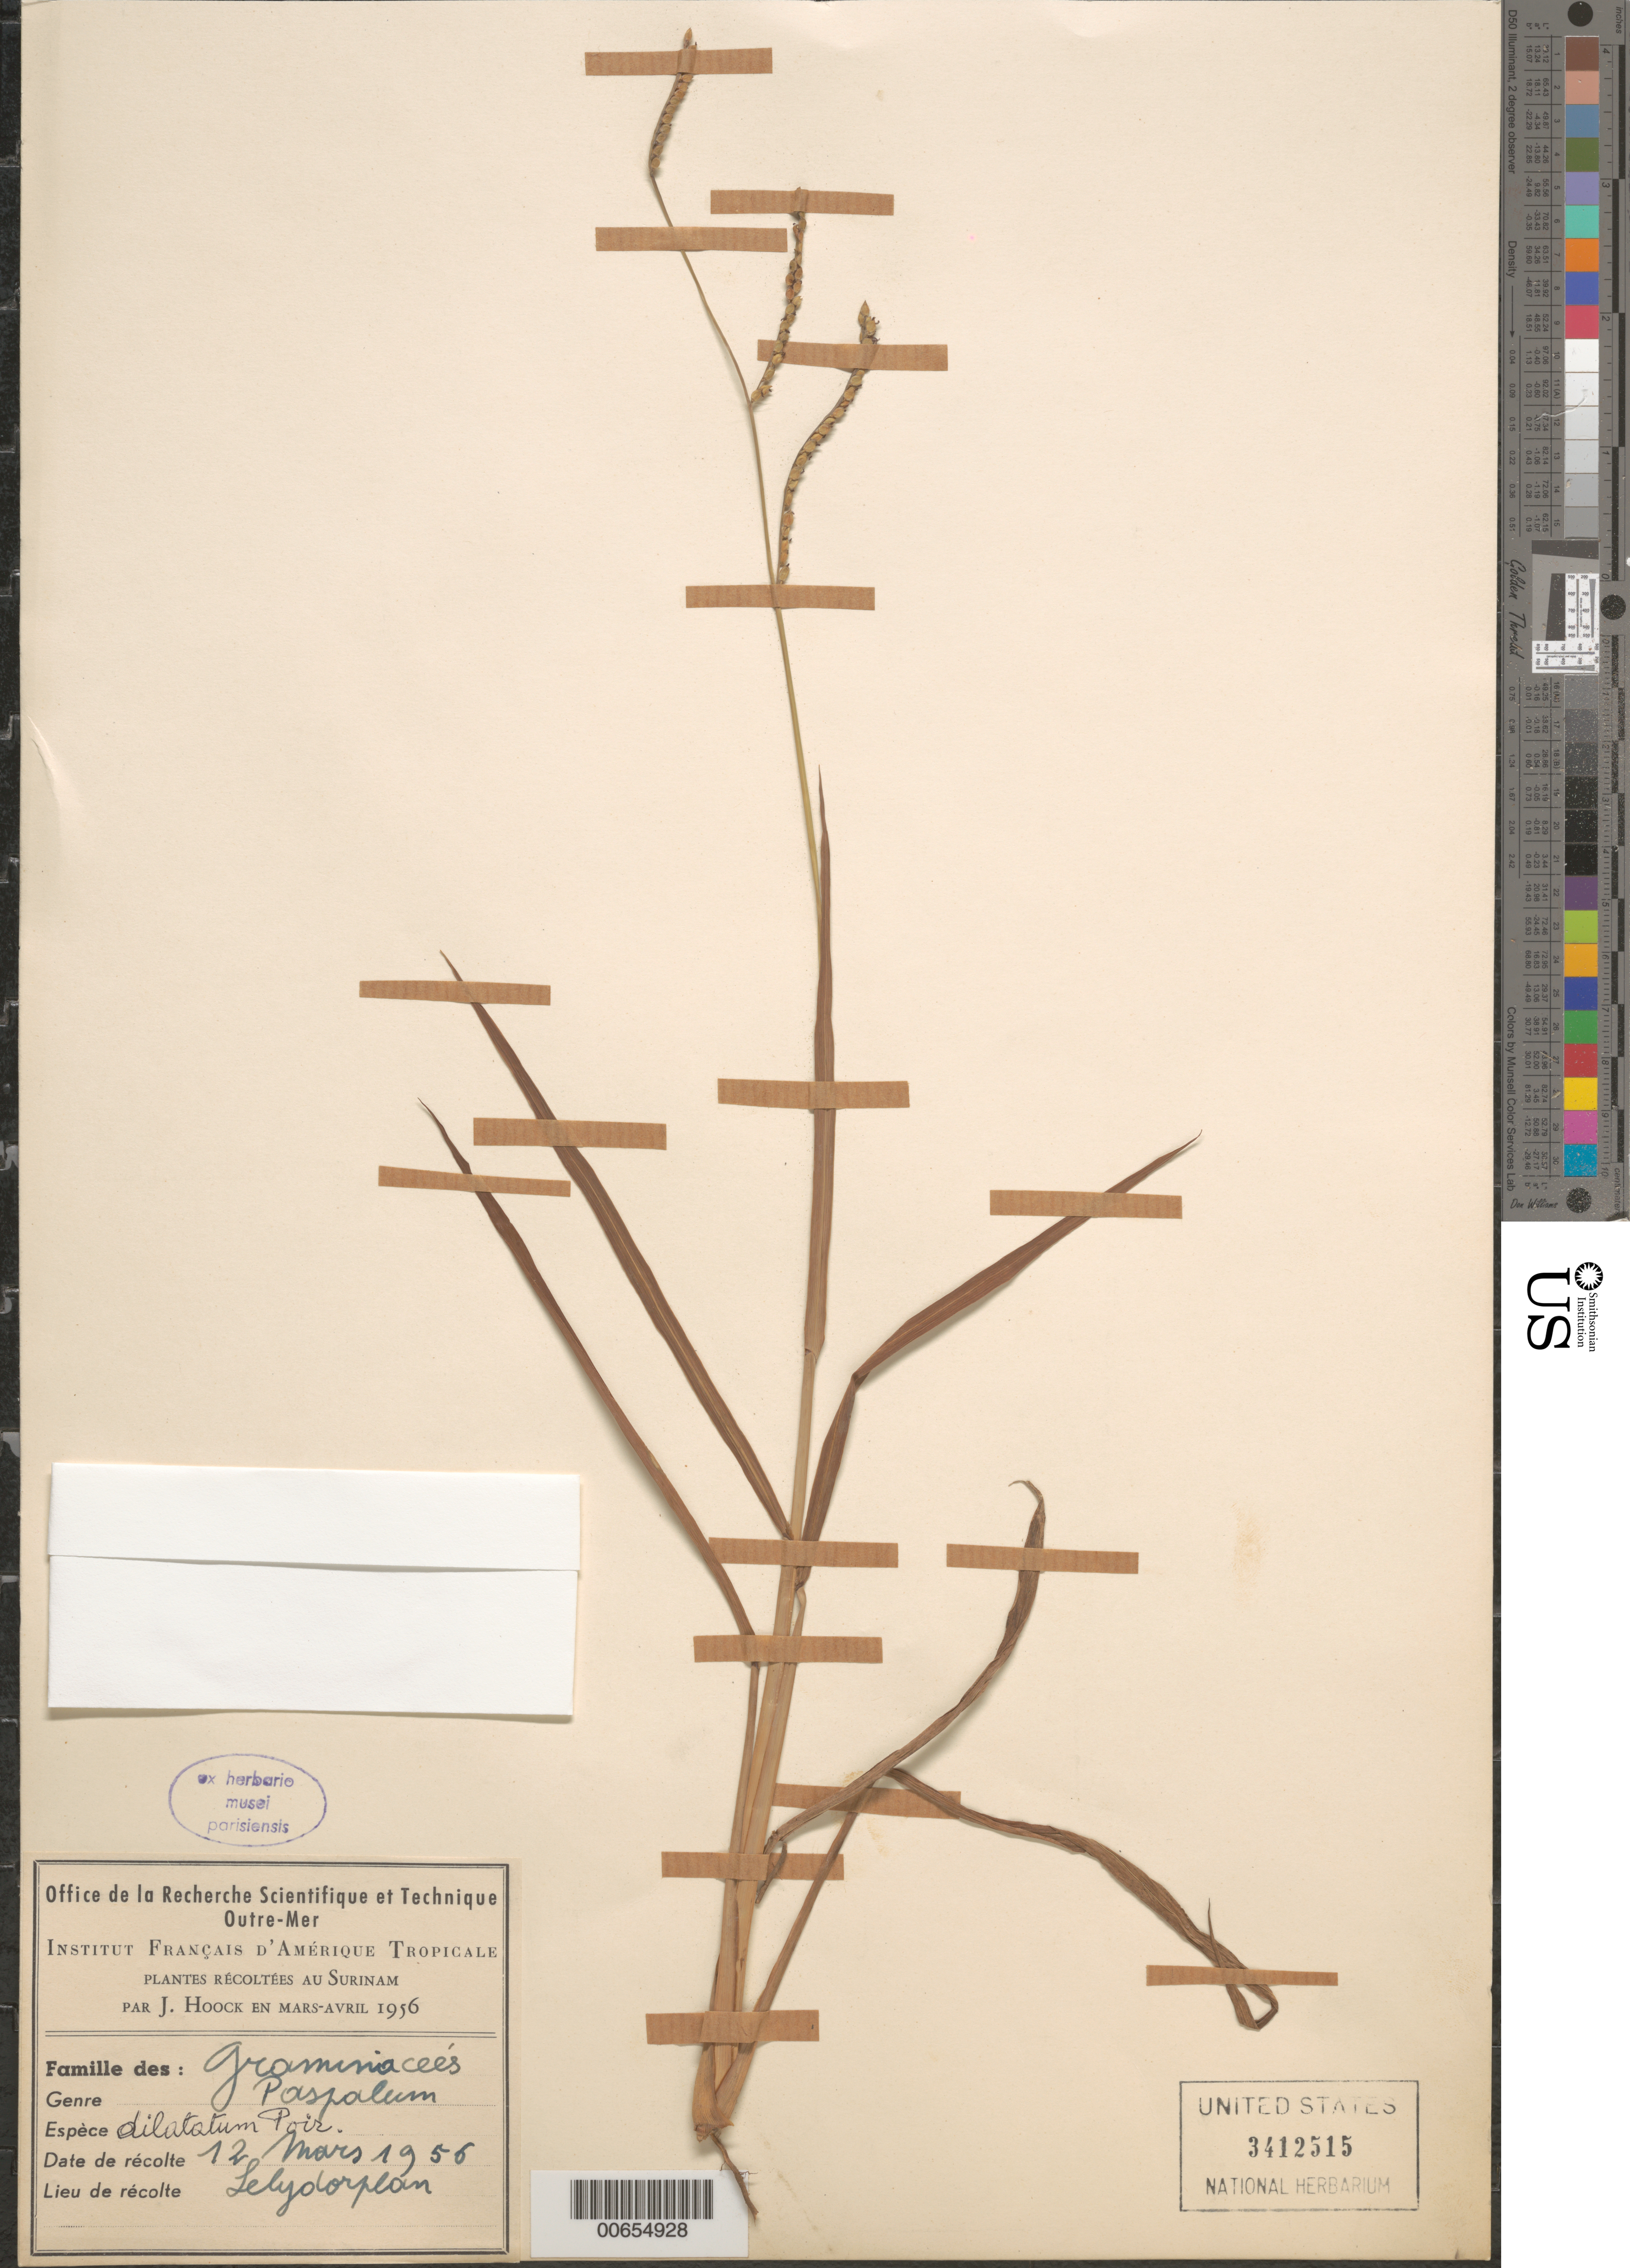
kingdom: Plantae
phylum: Tracheophyta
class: Liliopsida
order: Poales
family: Poaceae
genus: Paspalum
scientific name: Paspalum dilatatum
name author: Poir.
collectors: J. Hoock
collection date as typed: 12-Mar-56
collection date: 1956-03-12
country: Suriname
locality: Lelydorplan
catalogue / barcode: US 3412515